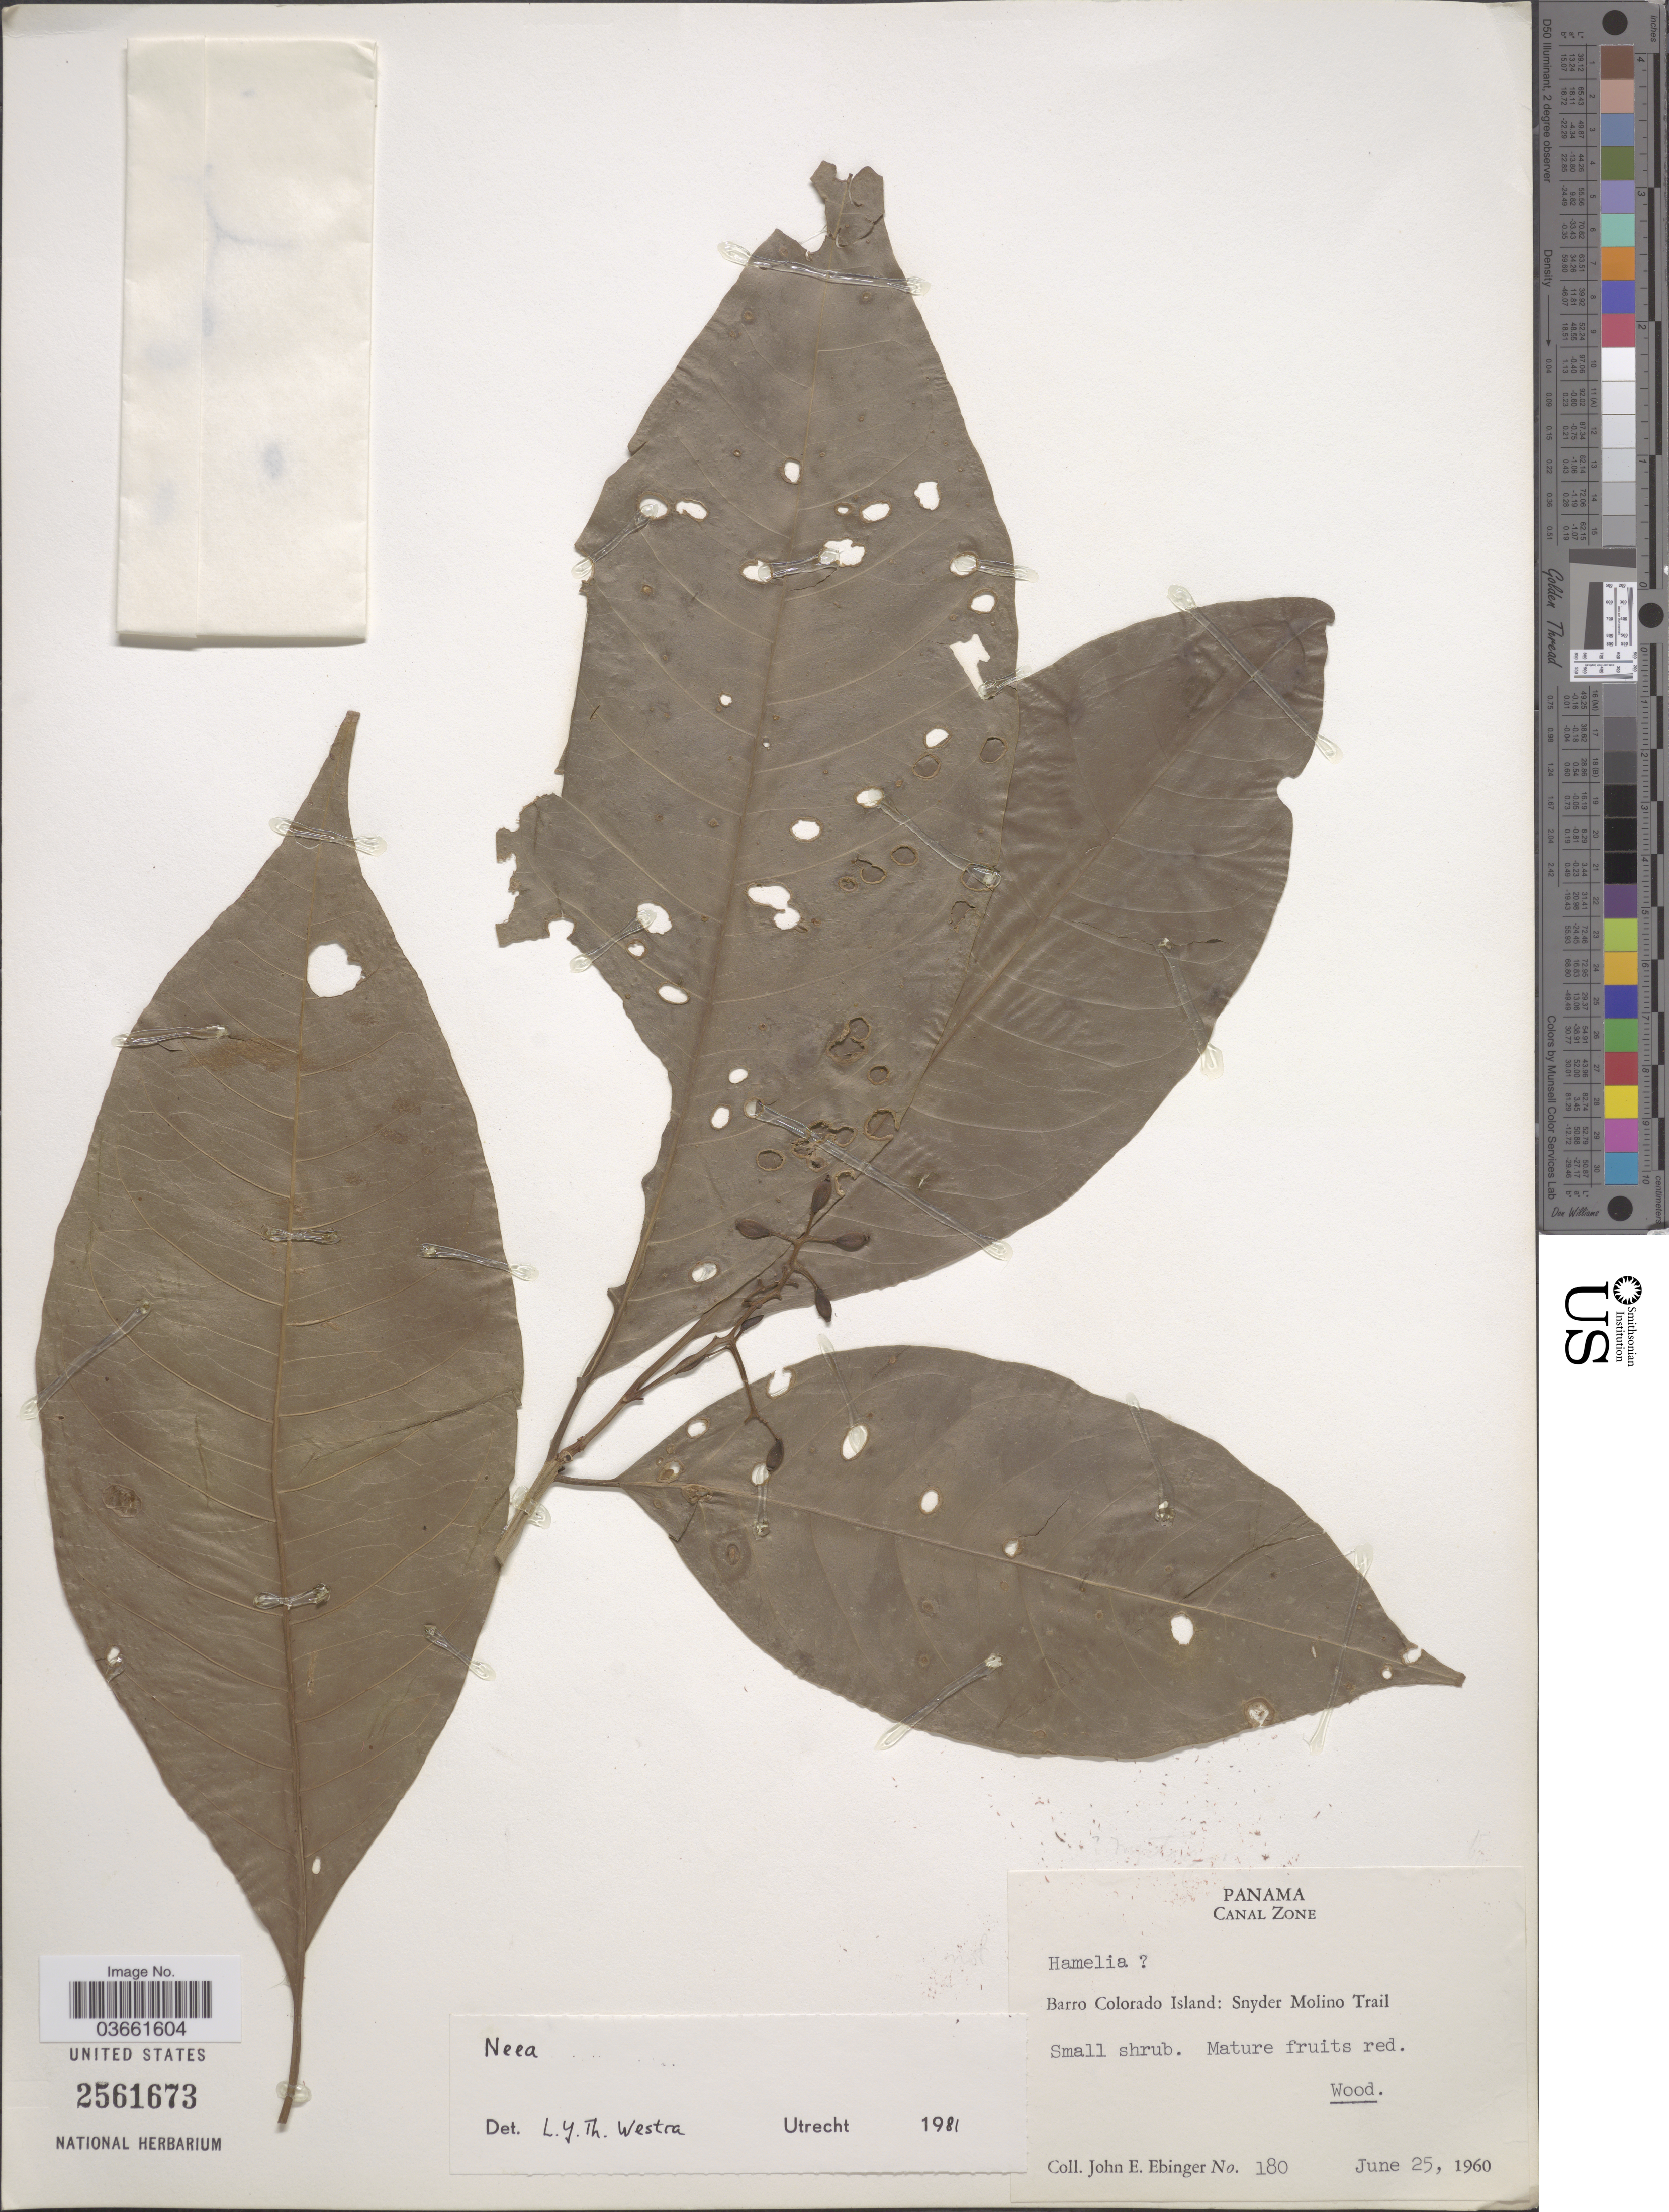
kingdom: Plantae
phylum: Tracheophyta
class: Magnoliopsida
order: Caryophyllales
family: Nyctaginaceae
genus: Neea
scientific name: Neea sp.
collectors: J. Ebinger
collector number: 180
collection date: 1960-06-25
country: Panama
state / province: Panamá Oeste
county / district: Canal Zone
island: Barro Colorado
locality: Canal Zone. Barro Colorado Island: Snyder Molina Trail.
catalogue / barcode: US 2561673